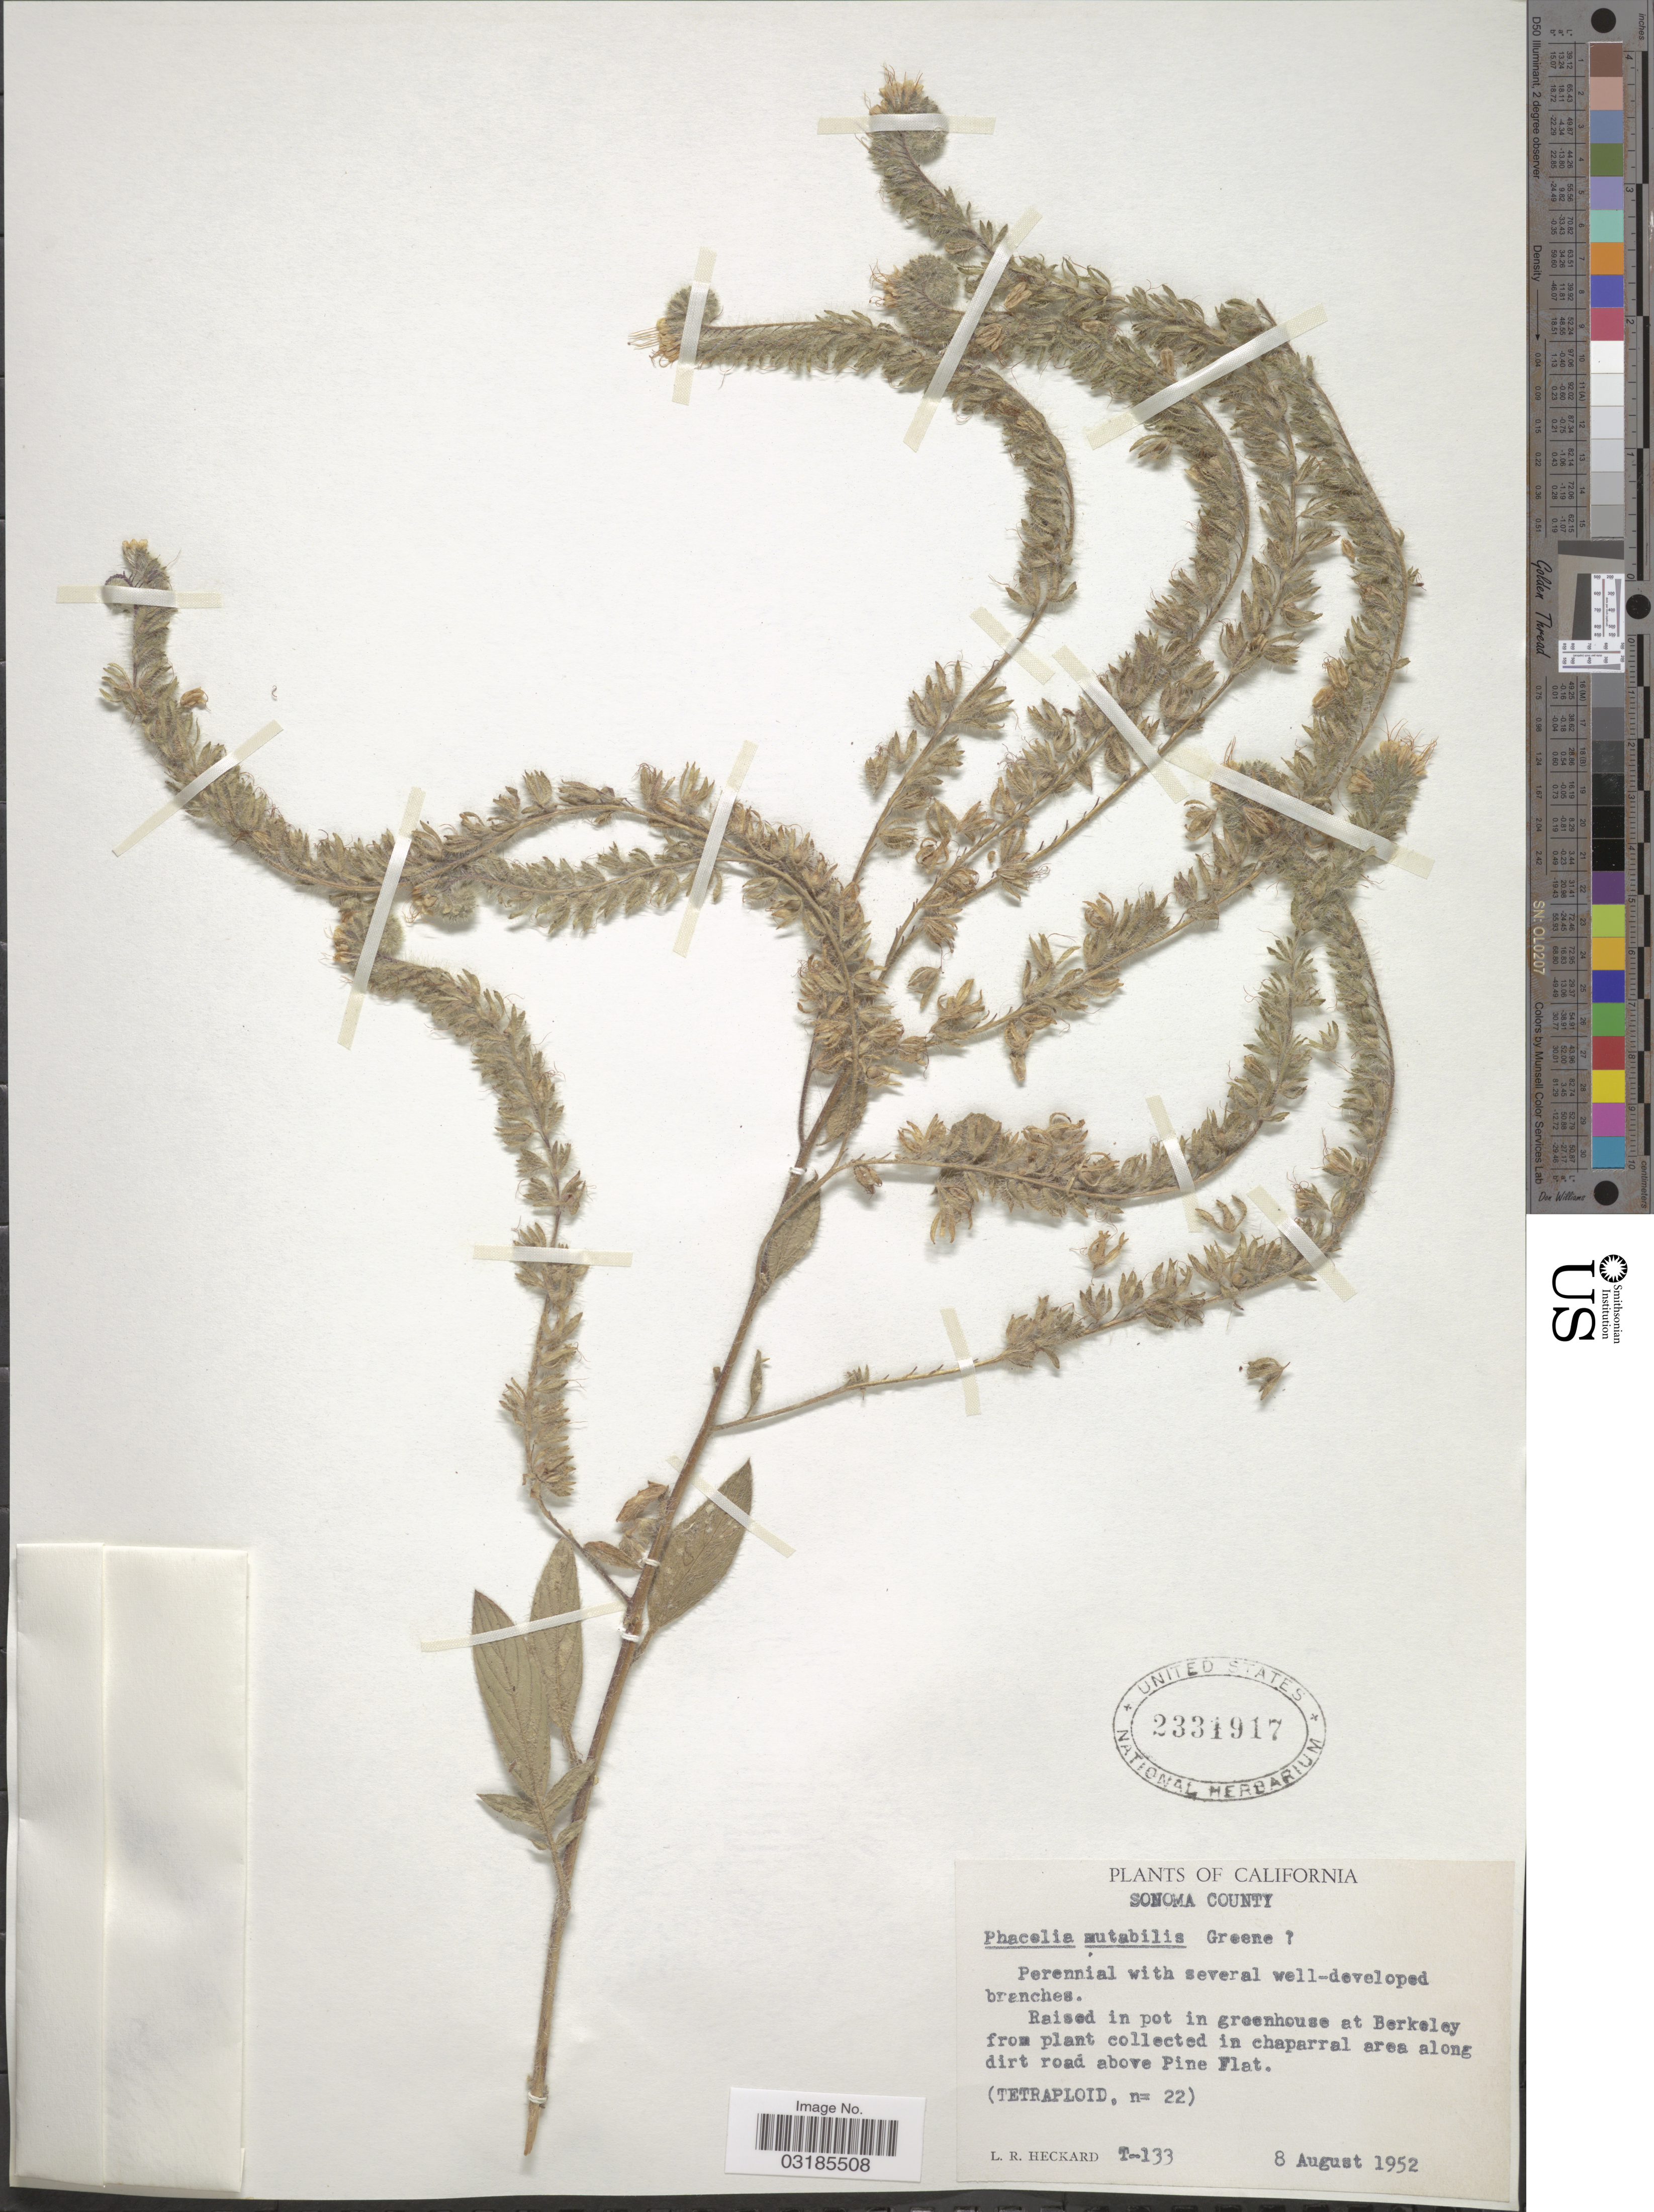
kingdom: Plantae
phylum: Tracheophyta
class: Magnoliopsida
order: Boraginales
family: Hydrophyllaceae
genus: Phacelia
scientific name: Phacelia mutabilis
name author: Greene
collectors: L. R. Heckard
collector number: T-133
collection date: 1952-08-08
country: United States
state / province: California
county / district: Sonoma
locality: Sonoma County, Raised in pot in greenhouse at Berkeley [unsure placement].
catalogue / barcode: US 2331917